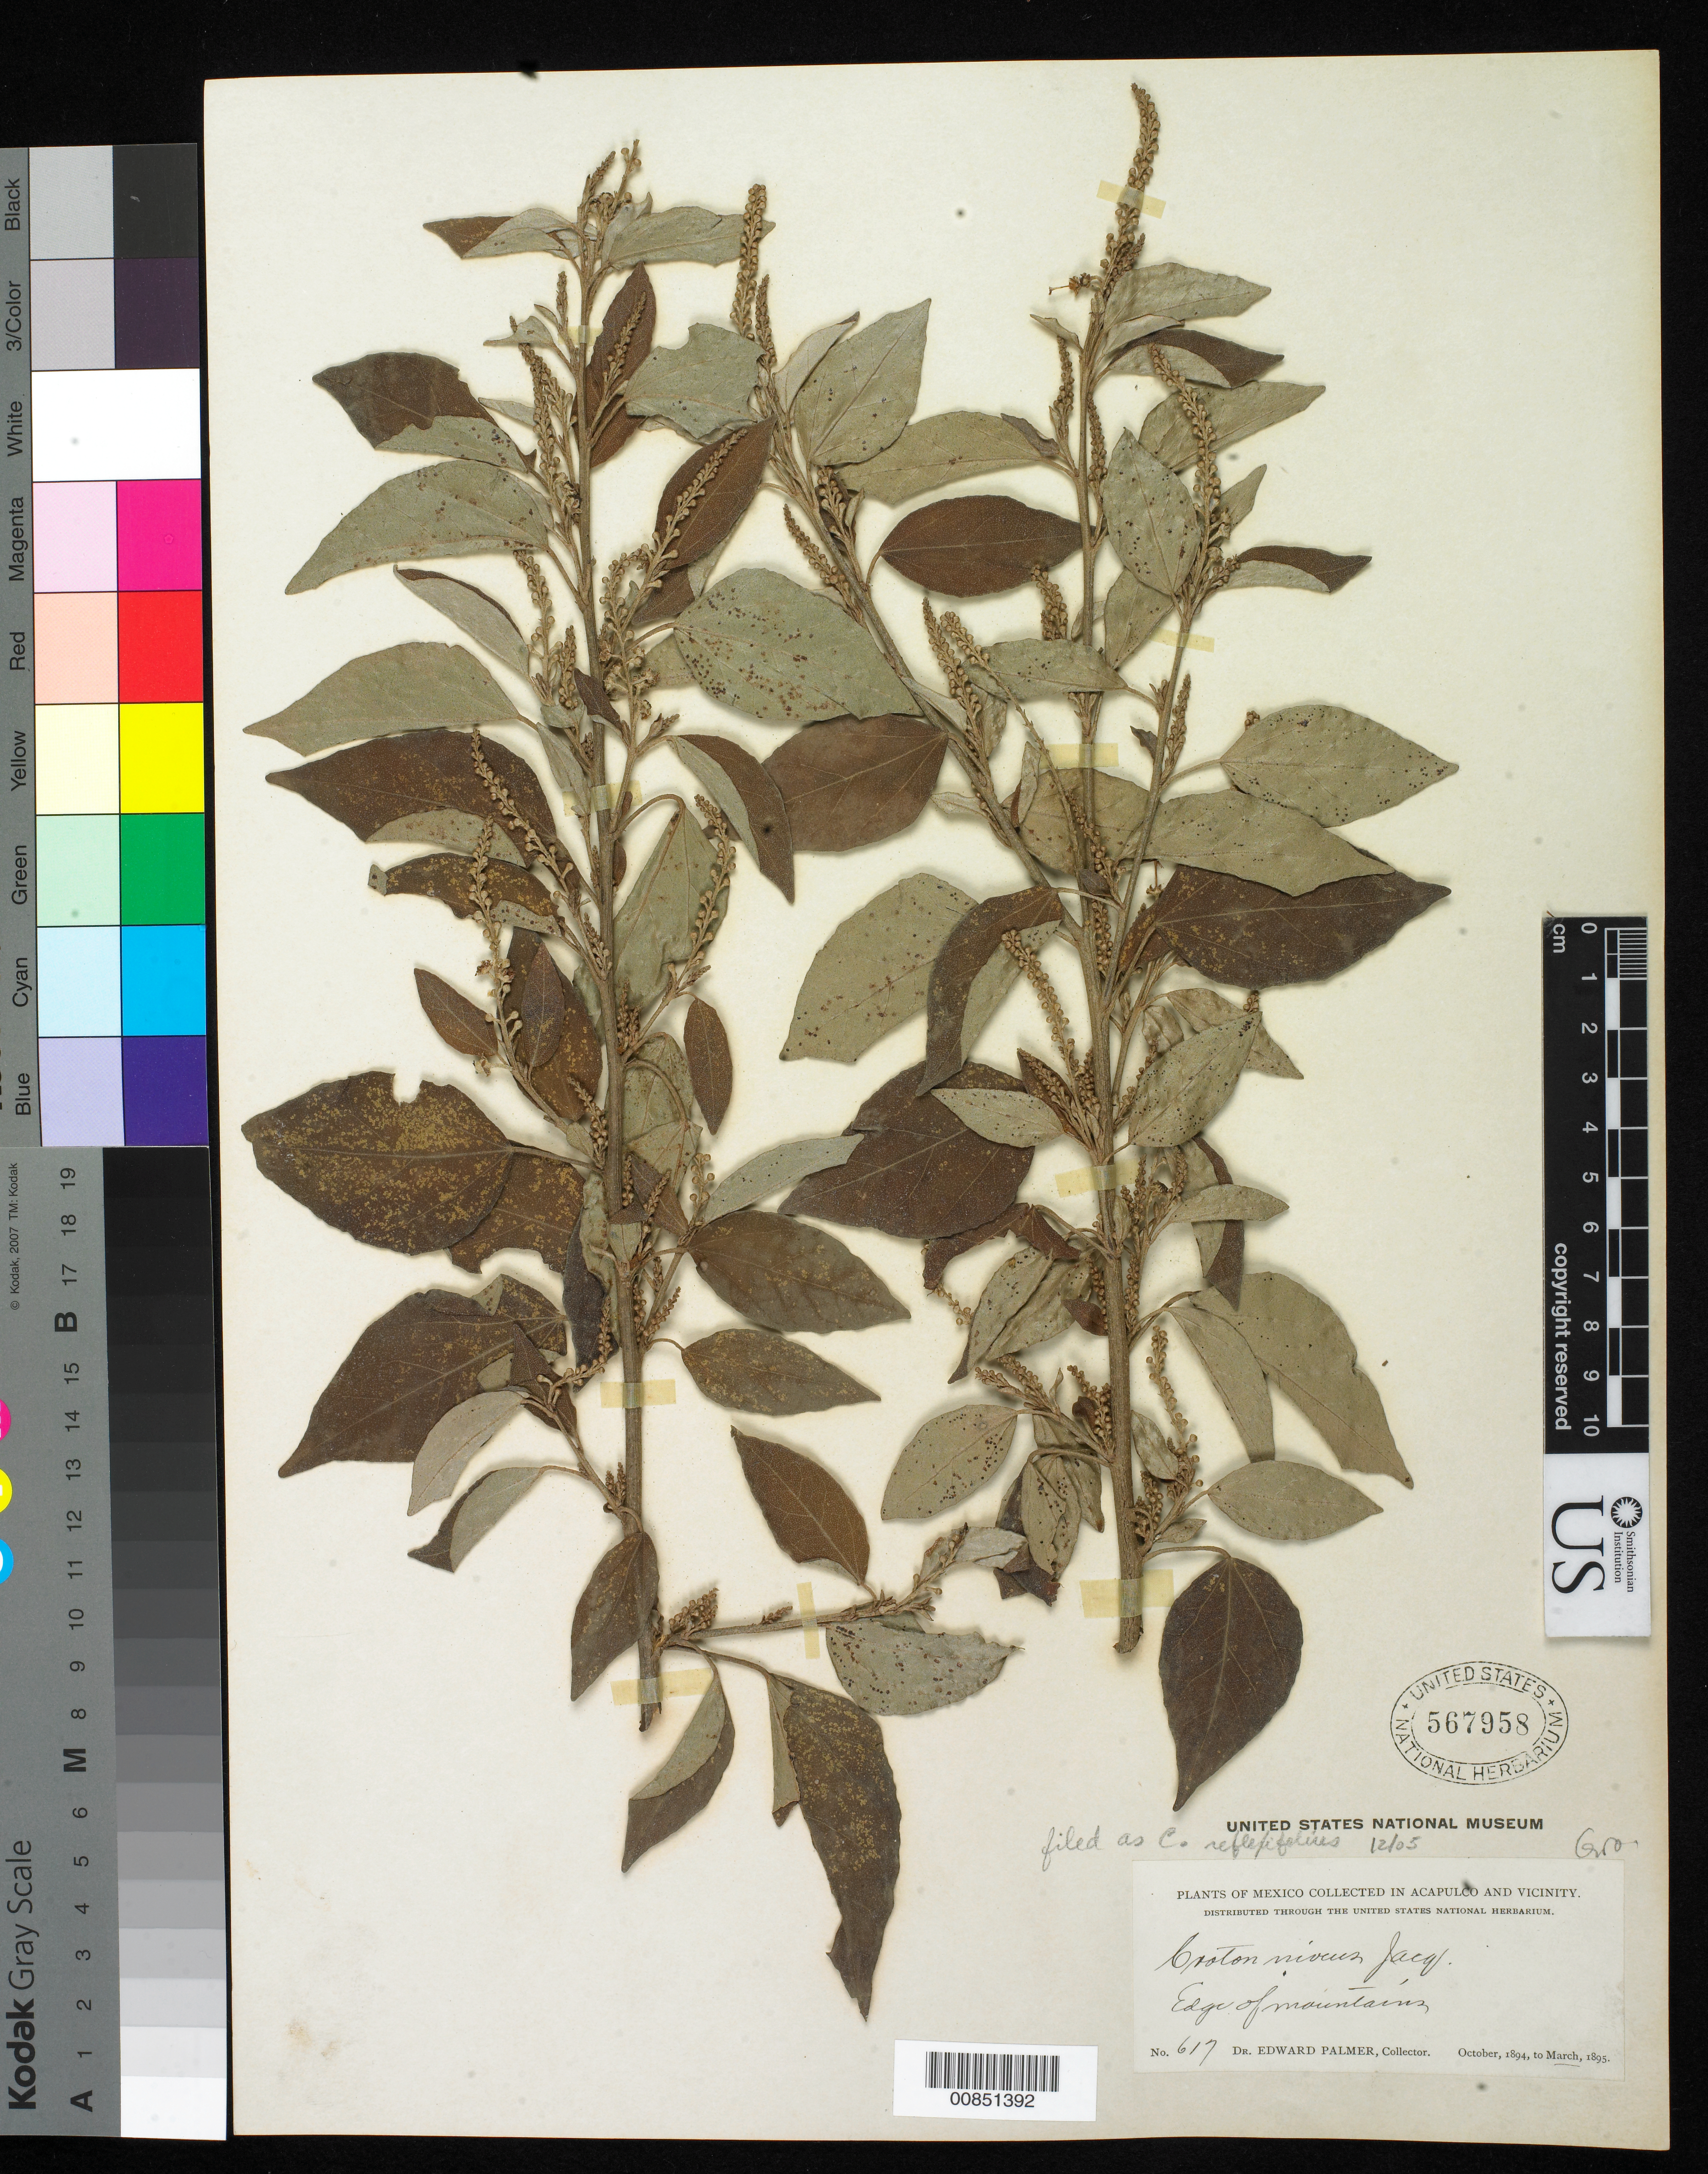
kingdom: Plantae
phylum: Tracheophyta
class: Magnoliopsida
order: Malpighiales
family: Euphorbiaceae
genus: Croton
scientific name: Croton reflexifolius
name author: Kunth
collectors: E. Palmer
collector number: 617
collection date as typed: Oct 1894 to -- Mar 1895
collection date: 1894-10/1895-03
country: Mexico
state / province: Guerrero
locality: Acapulco, Guerrero and vicinity.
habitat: Edge of mountains.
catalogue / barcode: US 567958